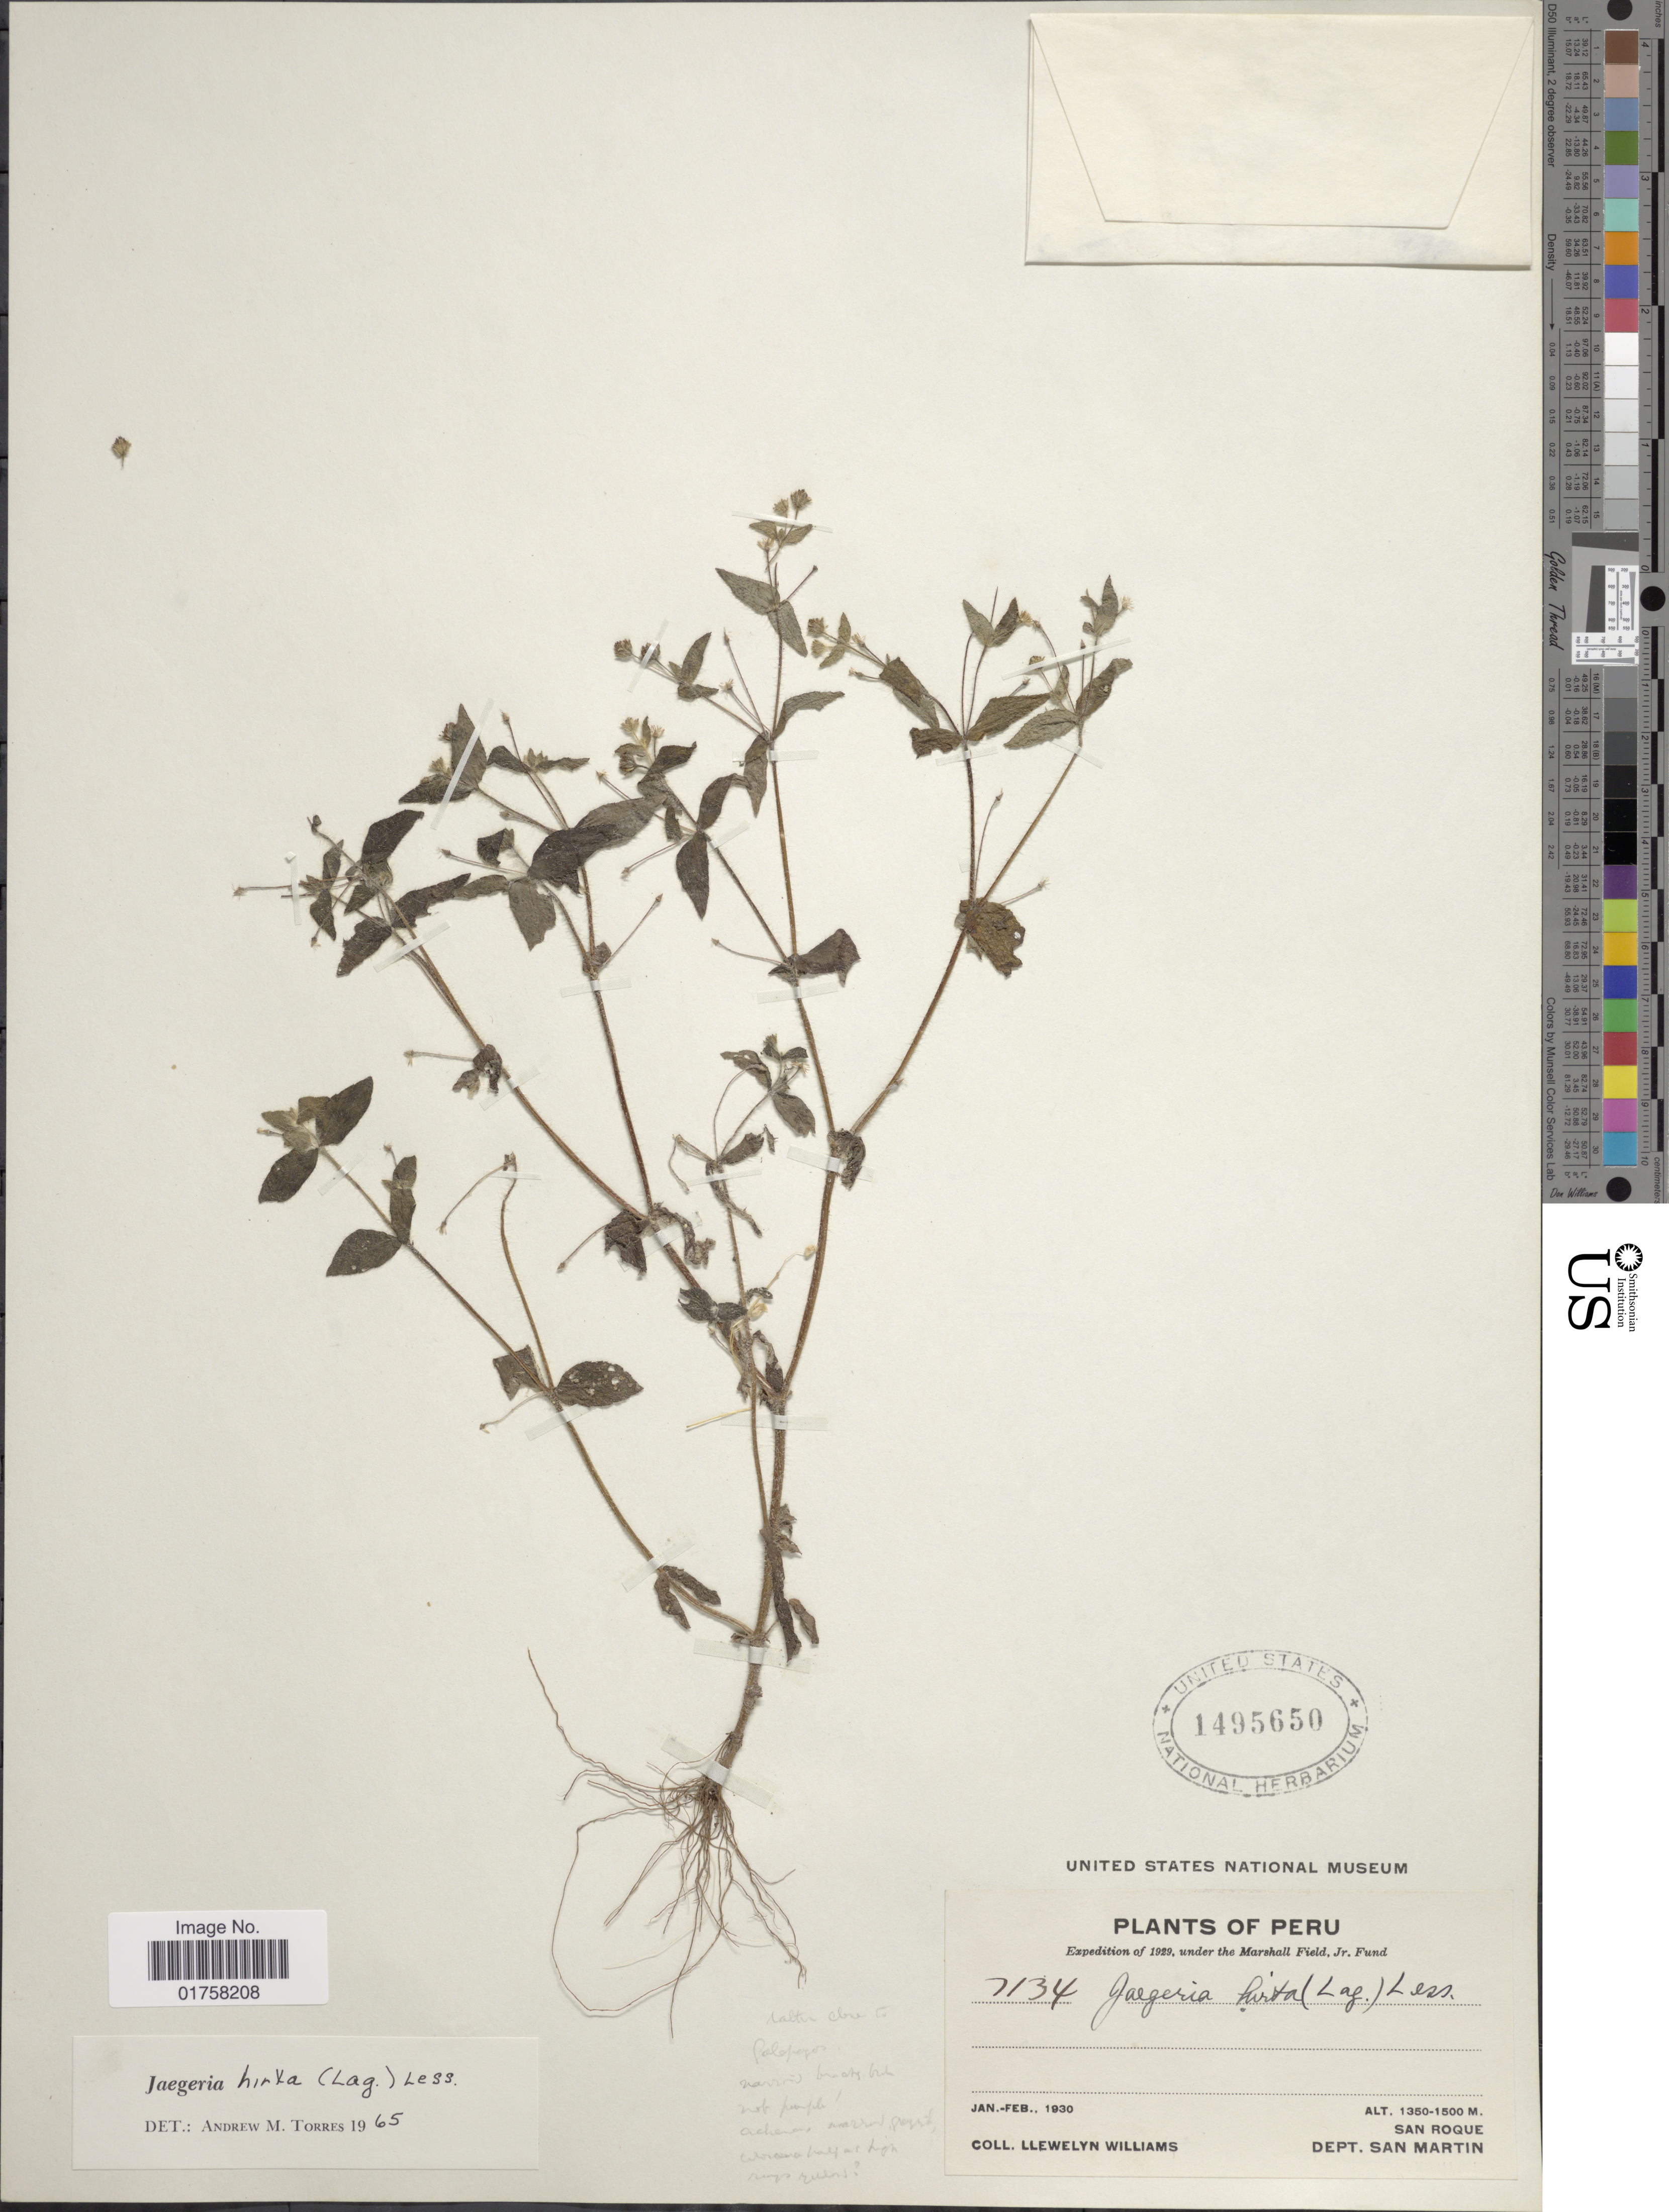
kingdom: Plantae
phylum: Tracheophyta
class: Magnoliopsida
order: Asterales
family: Asteraceae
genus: Jaegeria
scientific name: Jaegeria hirta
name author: (Lag.) Less.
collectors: Ll. Williams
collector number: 7134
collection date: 1930-01/1930-02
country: Peru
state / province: San Martín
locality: San Roque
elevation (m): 1350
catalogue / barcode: US 1495650